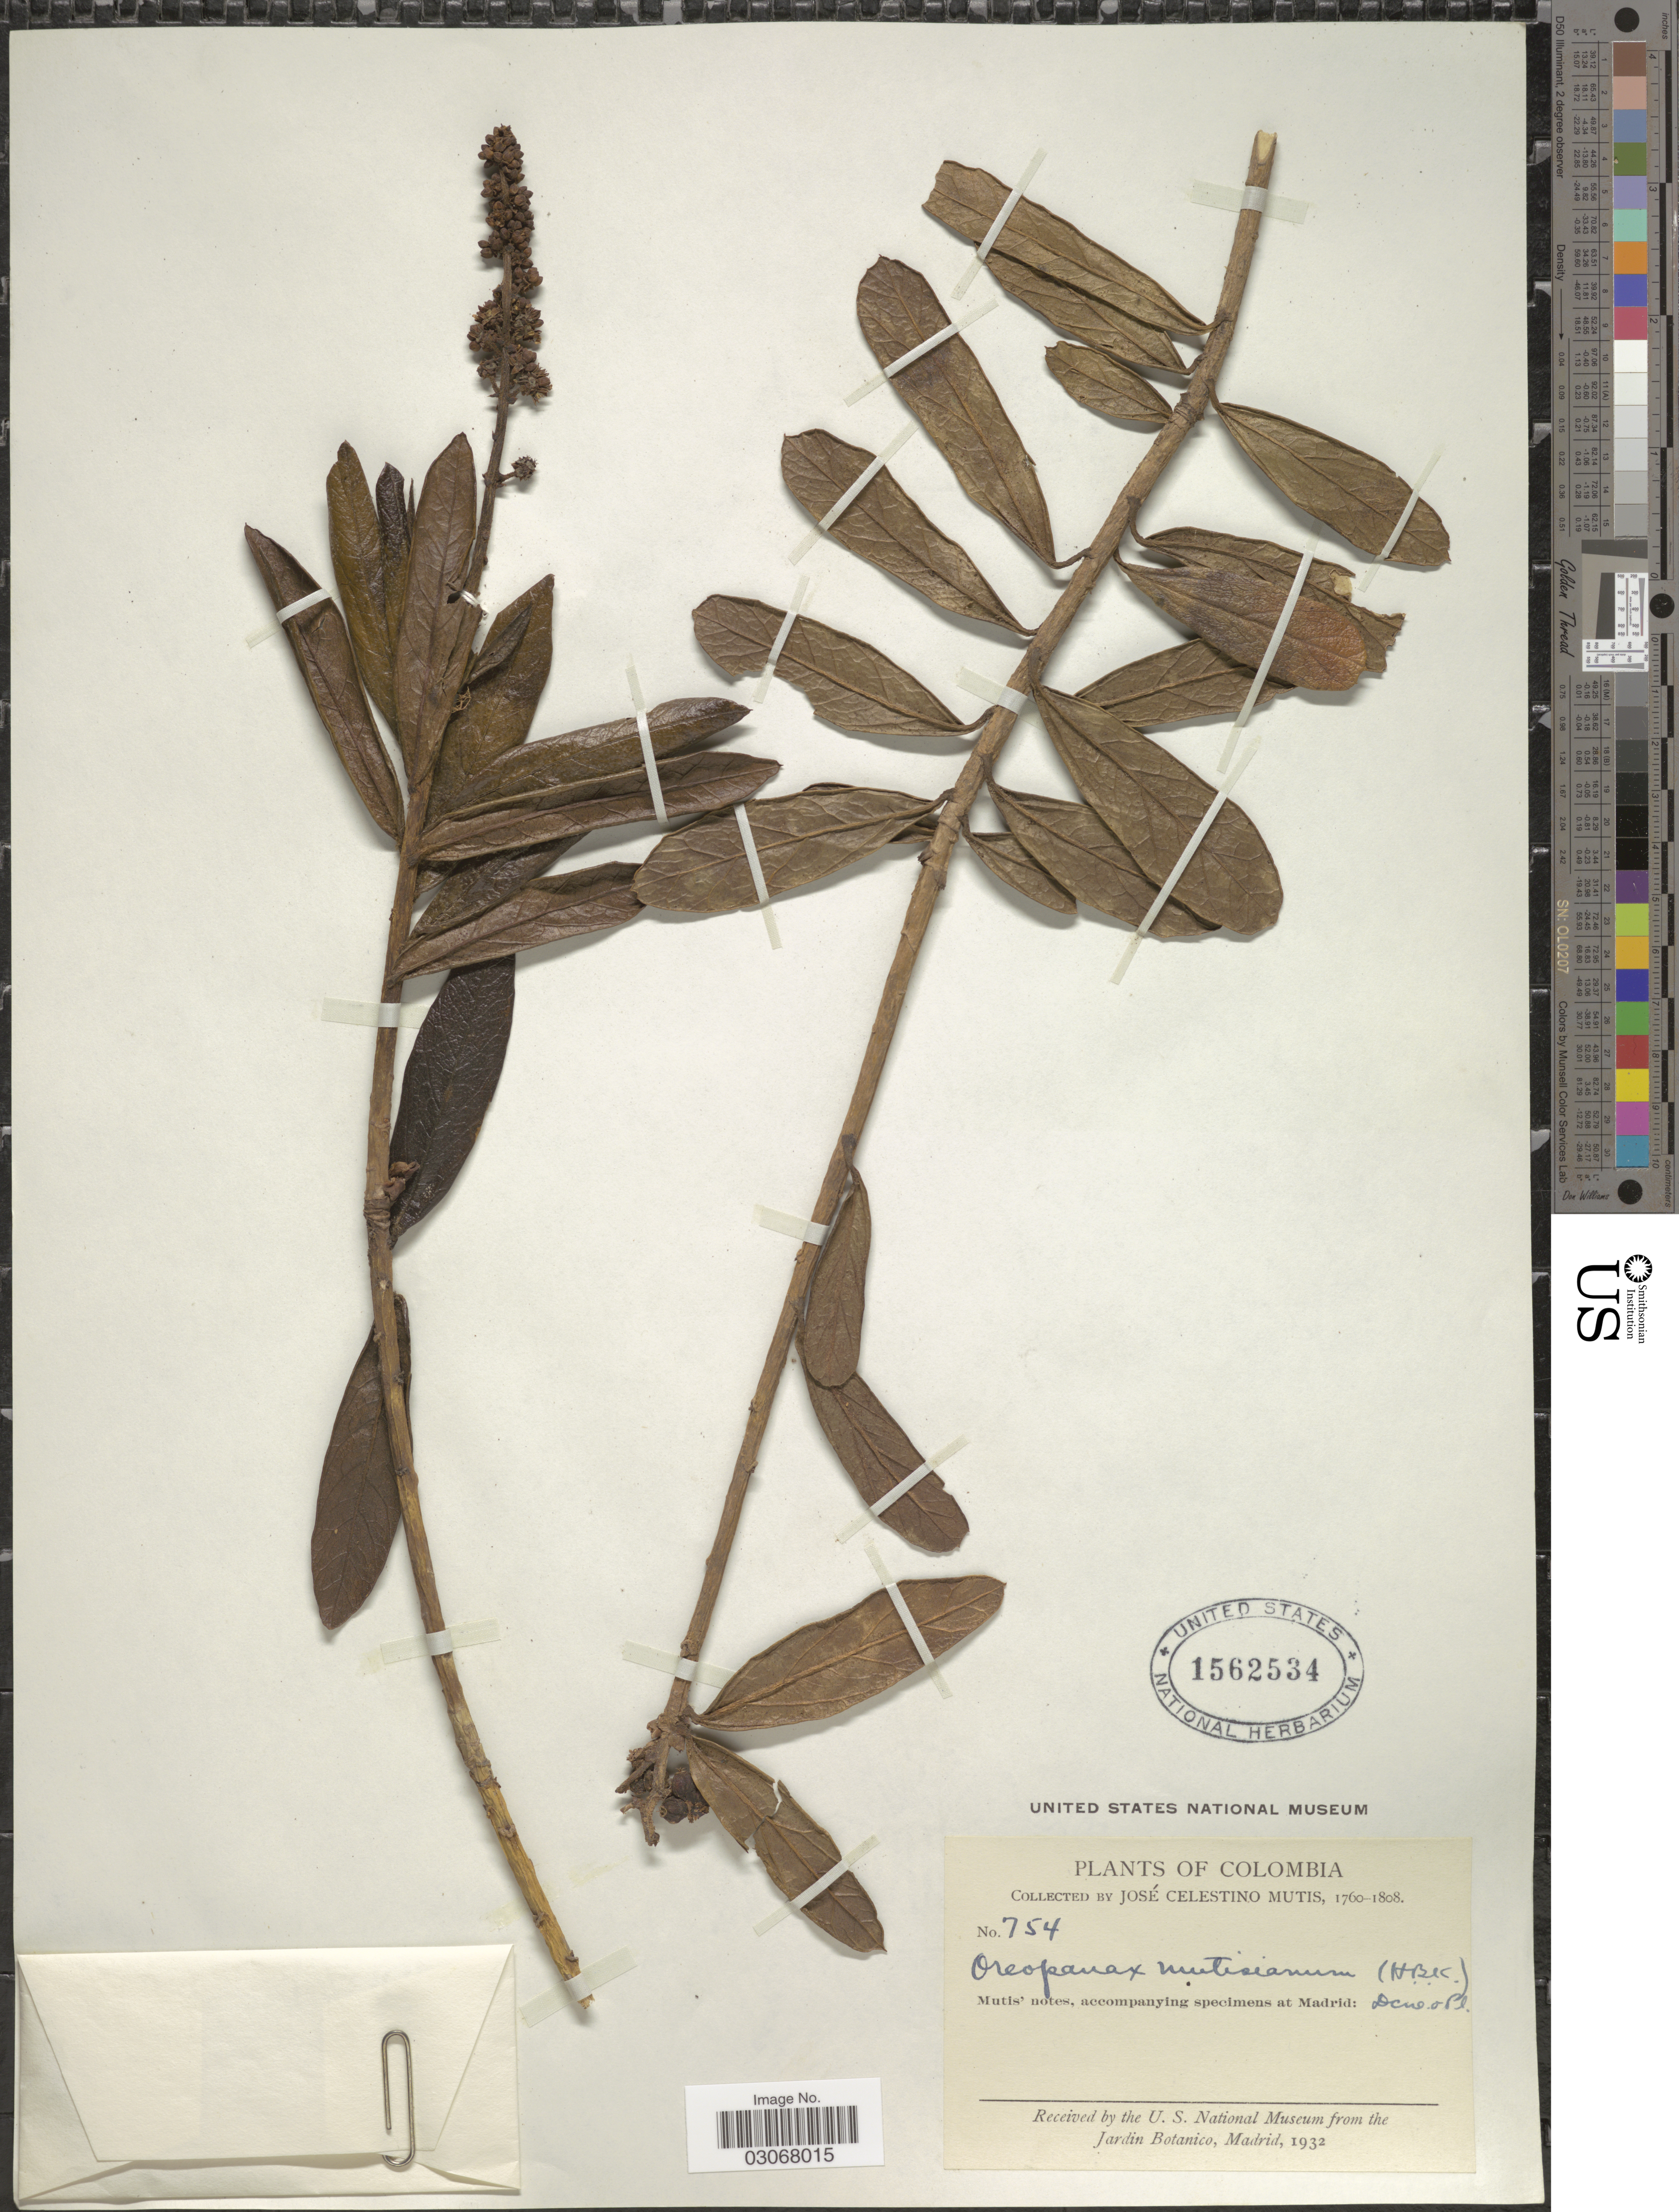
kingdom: Plantae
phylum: Tracheophyta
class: Magnoliopsida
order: Apiales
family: Araliaceae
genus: Oreopanax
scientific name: Oreopanax mutisianus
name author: (Kunth) Decne. & Planch.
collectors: J. C. B. Mutis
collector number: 754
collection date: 1760/1808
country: Colombia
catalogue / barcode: US 1562534